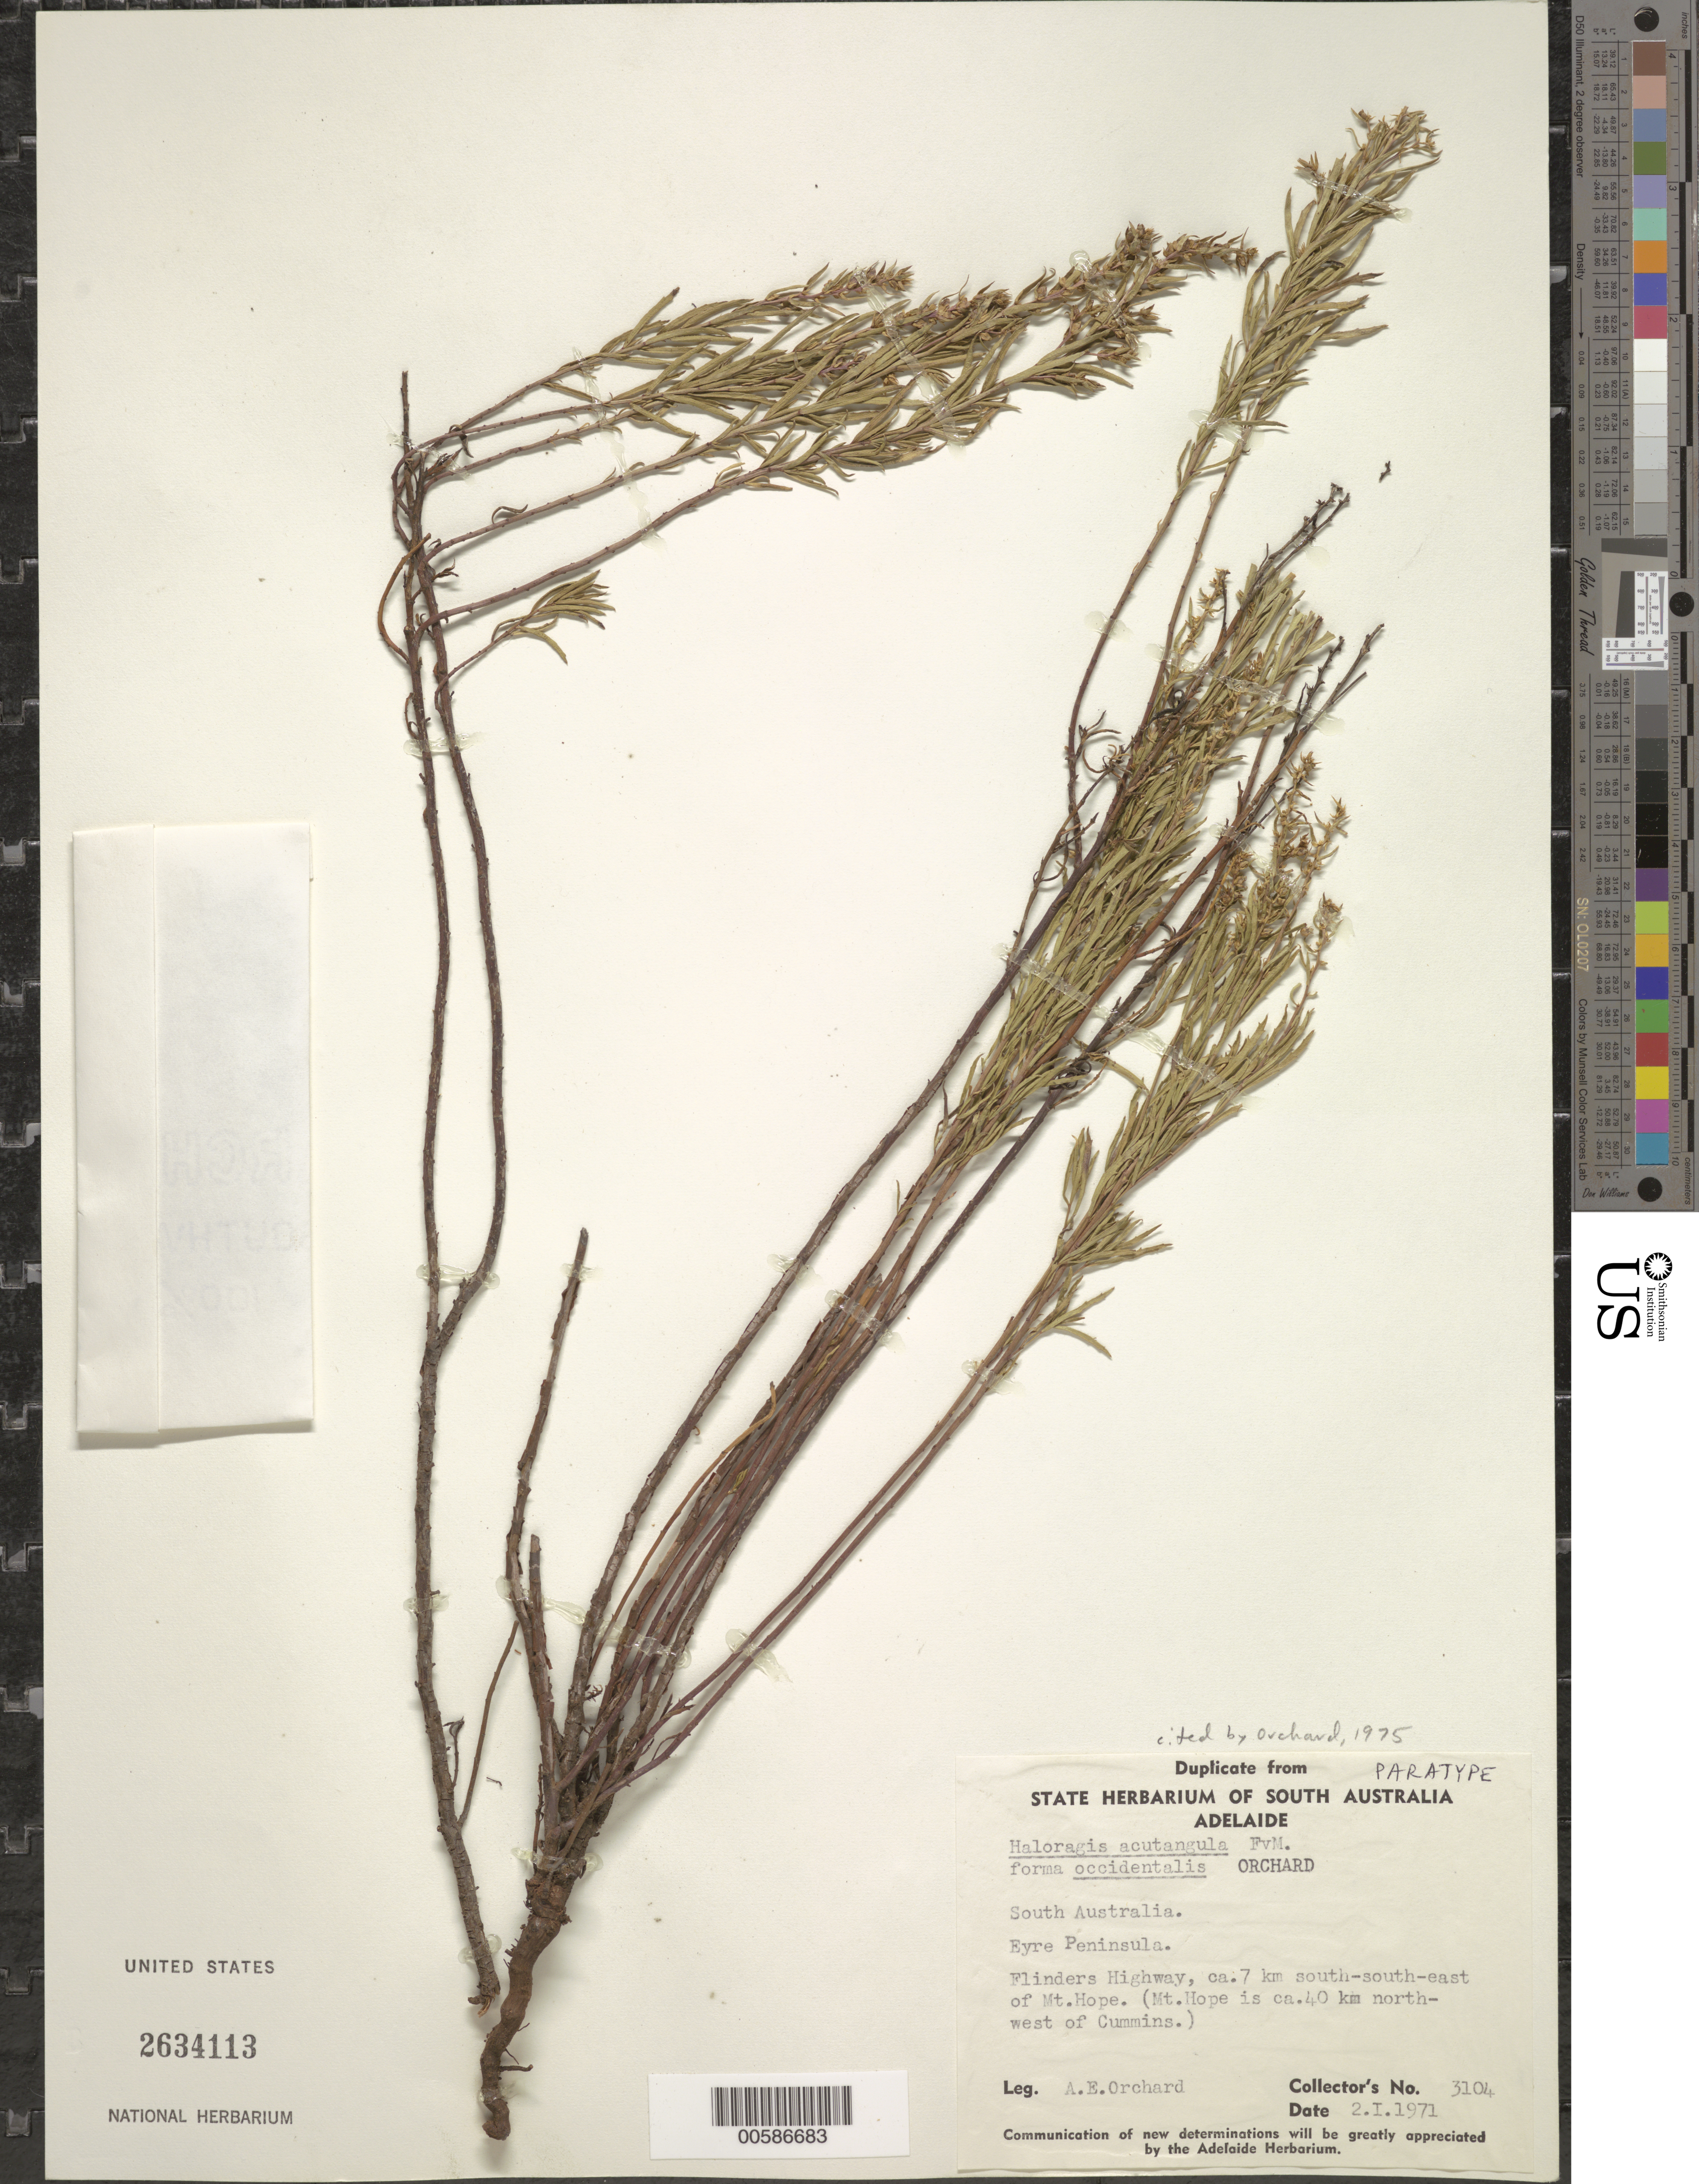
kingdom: Plantae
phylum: Tracheophyta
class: Magnoliopsida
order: Saxifragales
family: Haloragaceae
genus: Haloragis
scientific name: Haloragis acutangula f. occidentalis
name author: Orchard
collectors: A. E. Orchard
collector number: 3104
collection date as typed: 02 Jan 1971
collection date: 1971-01-02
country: Australia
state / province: South Australia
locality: Eyre Peninsula, Flinders Highway, SSE of Mt. Hope, NW of Cummins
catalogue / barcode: US 2634113